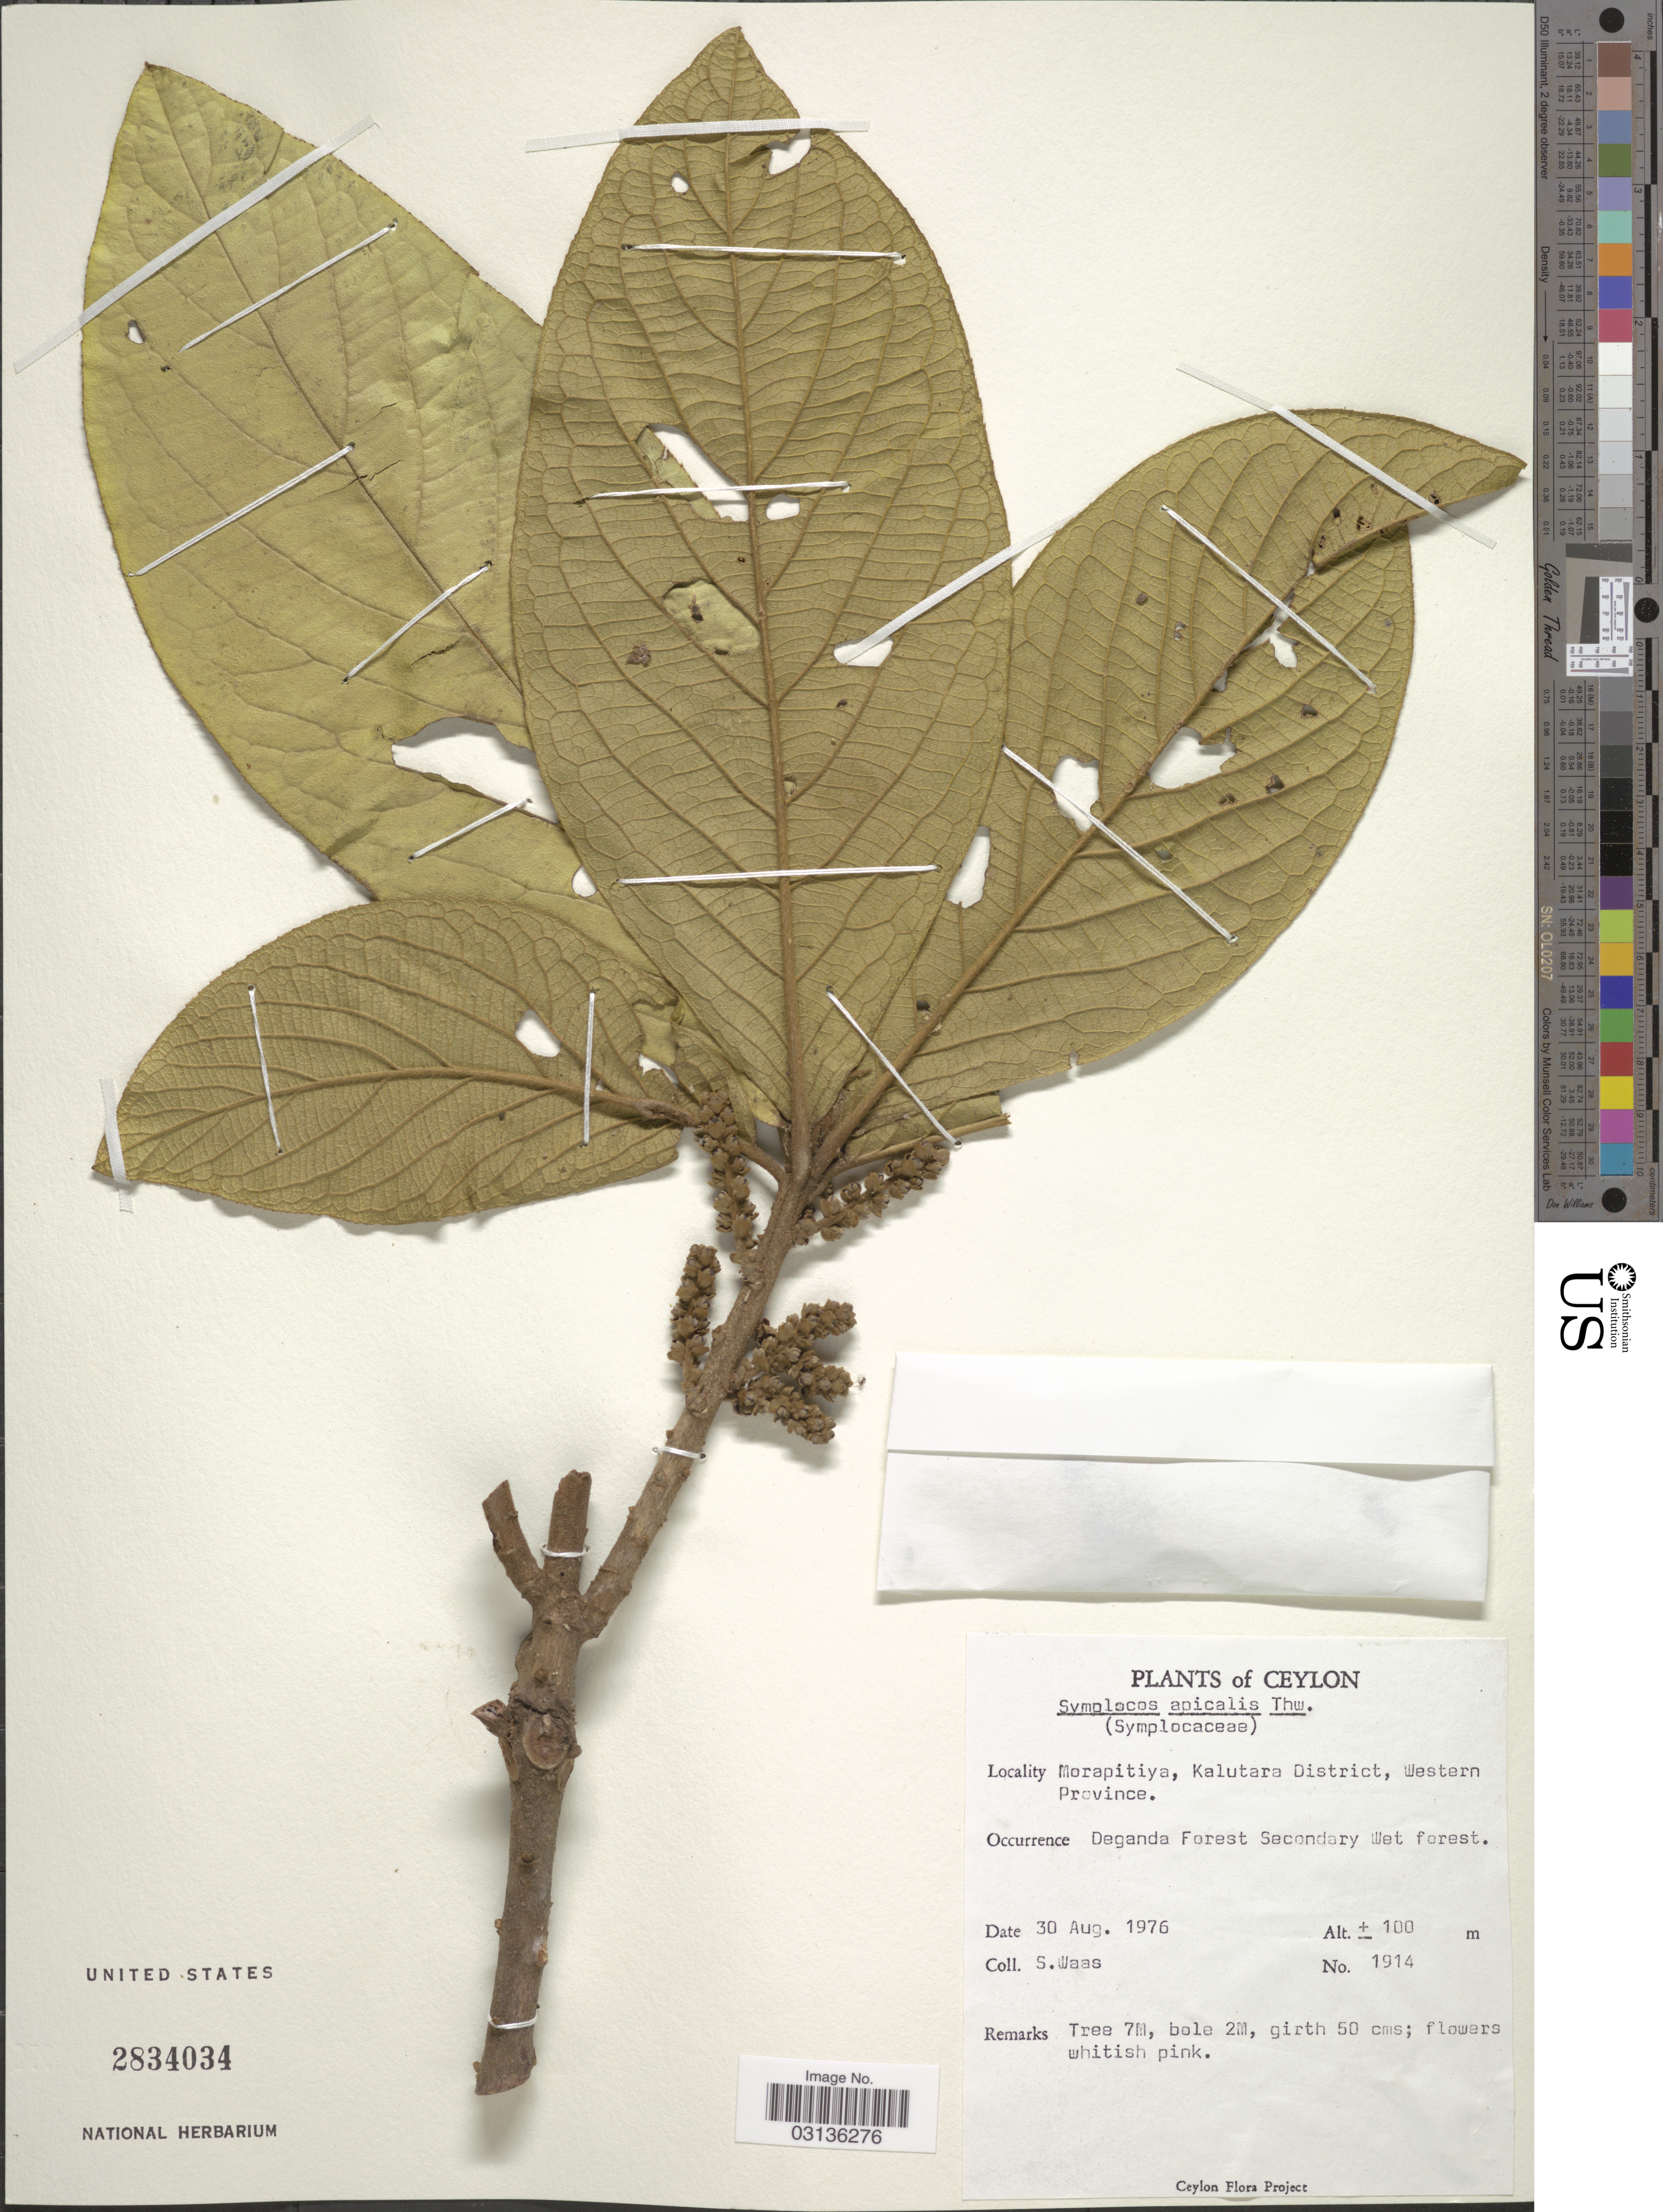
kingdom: Plantae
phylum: Tracheophyta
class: Magnoliopsida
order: Ericales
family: Symplocaceae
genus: Symplocos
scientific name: Symplocos apicalis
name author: Thwaites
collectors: S. Waas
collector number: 1914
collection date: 1976-08-30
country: Sri Lanka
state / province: Western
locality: Ceylon. Morapitiya, Kalutara District, Western Province.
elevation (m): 100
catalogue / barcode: US 2834034